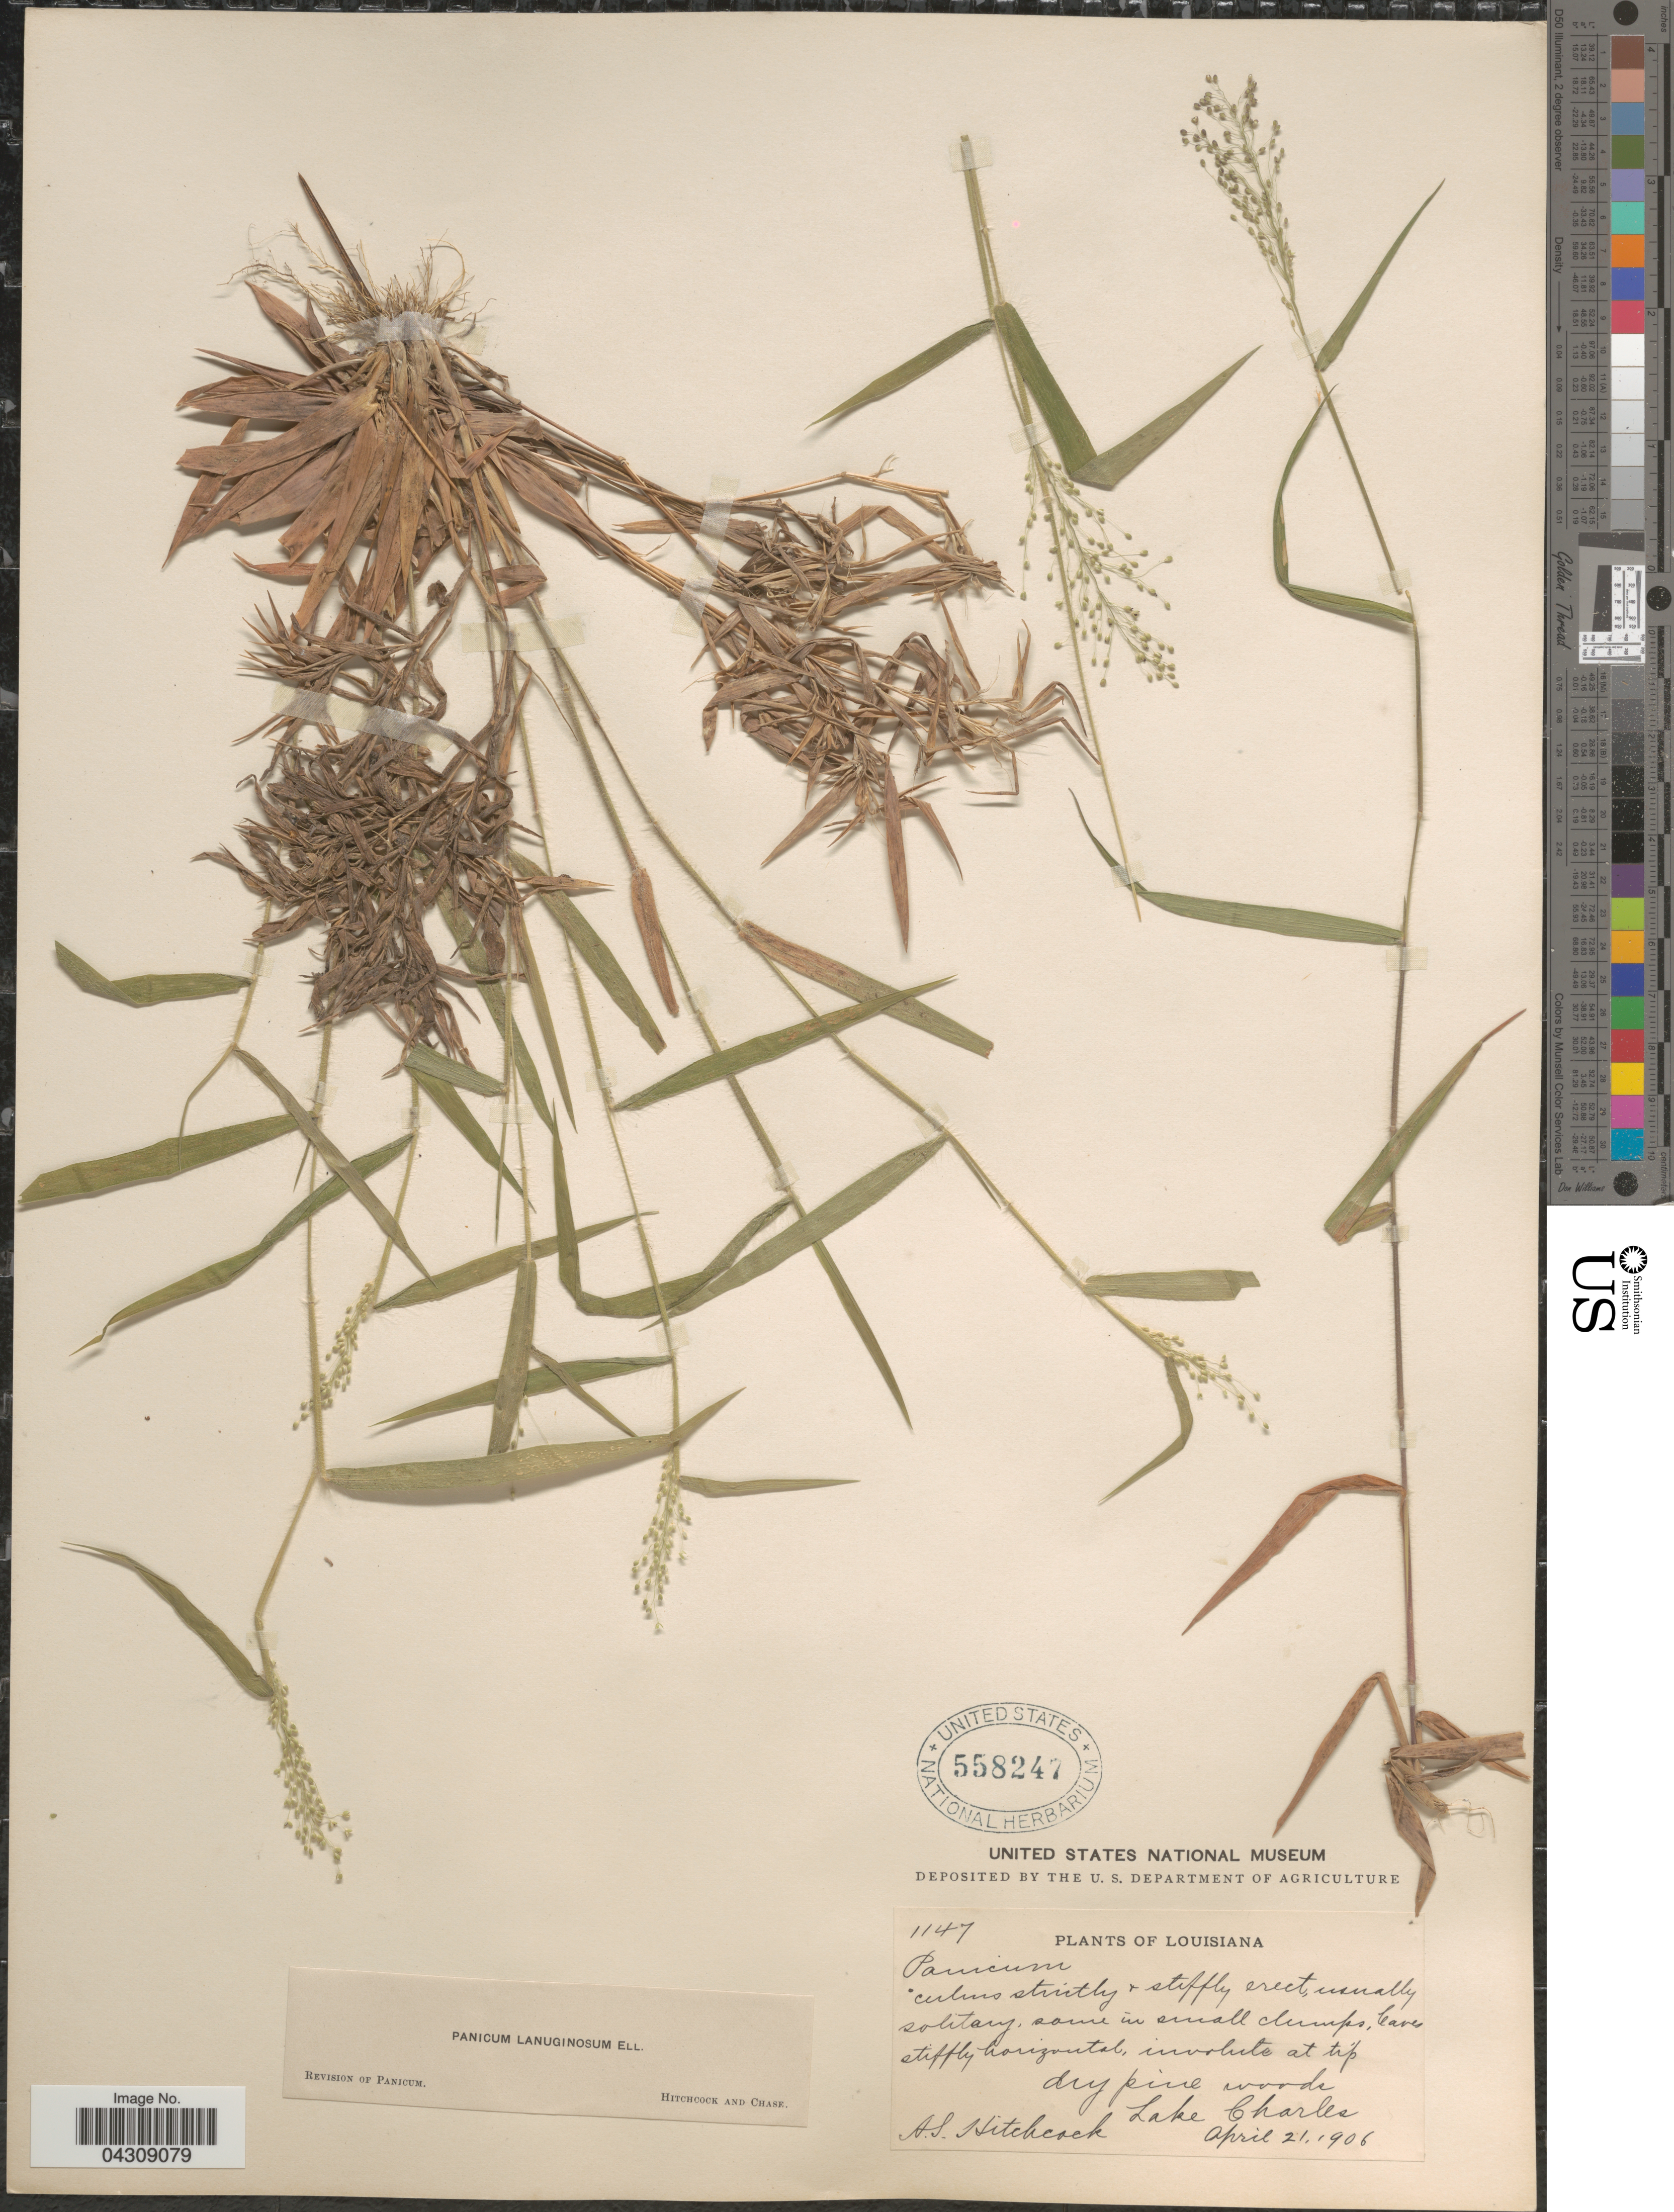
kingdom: Plantae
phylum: Tracheophyta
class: Liliopsida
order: Poales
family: Poaceae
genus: Dichanthelium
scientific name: Dichanthelium acuminatum var. acuminatum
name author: (Sw.) Gould & C.A. Clark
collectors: A. S. Hitchcock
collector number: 1147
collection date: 1906-04-21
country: United States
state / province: Louisiana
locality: Lake Charles.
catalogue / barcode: US 558247